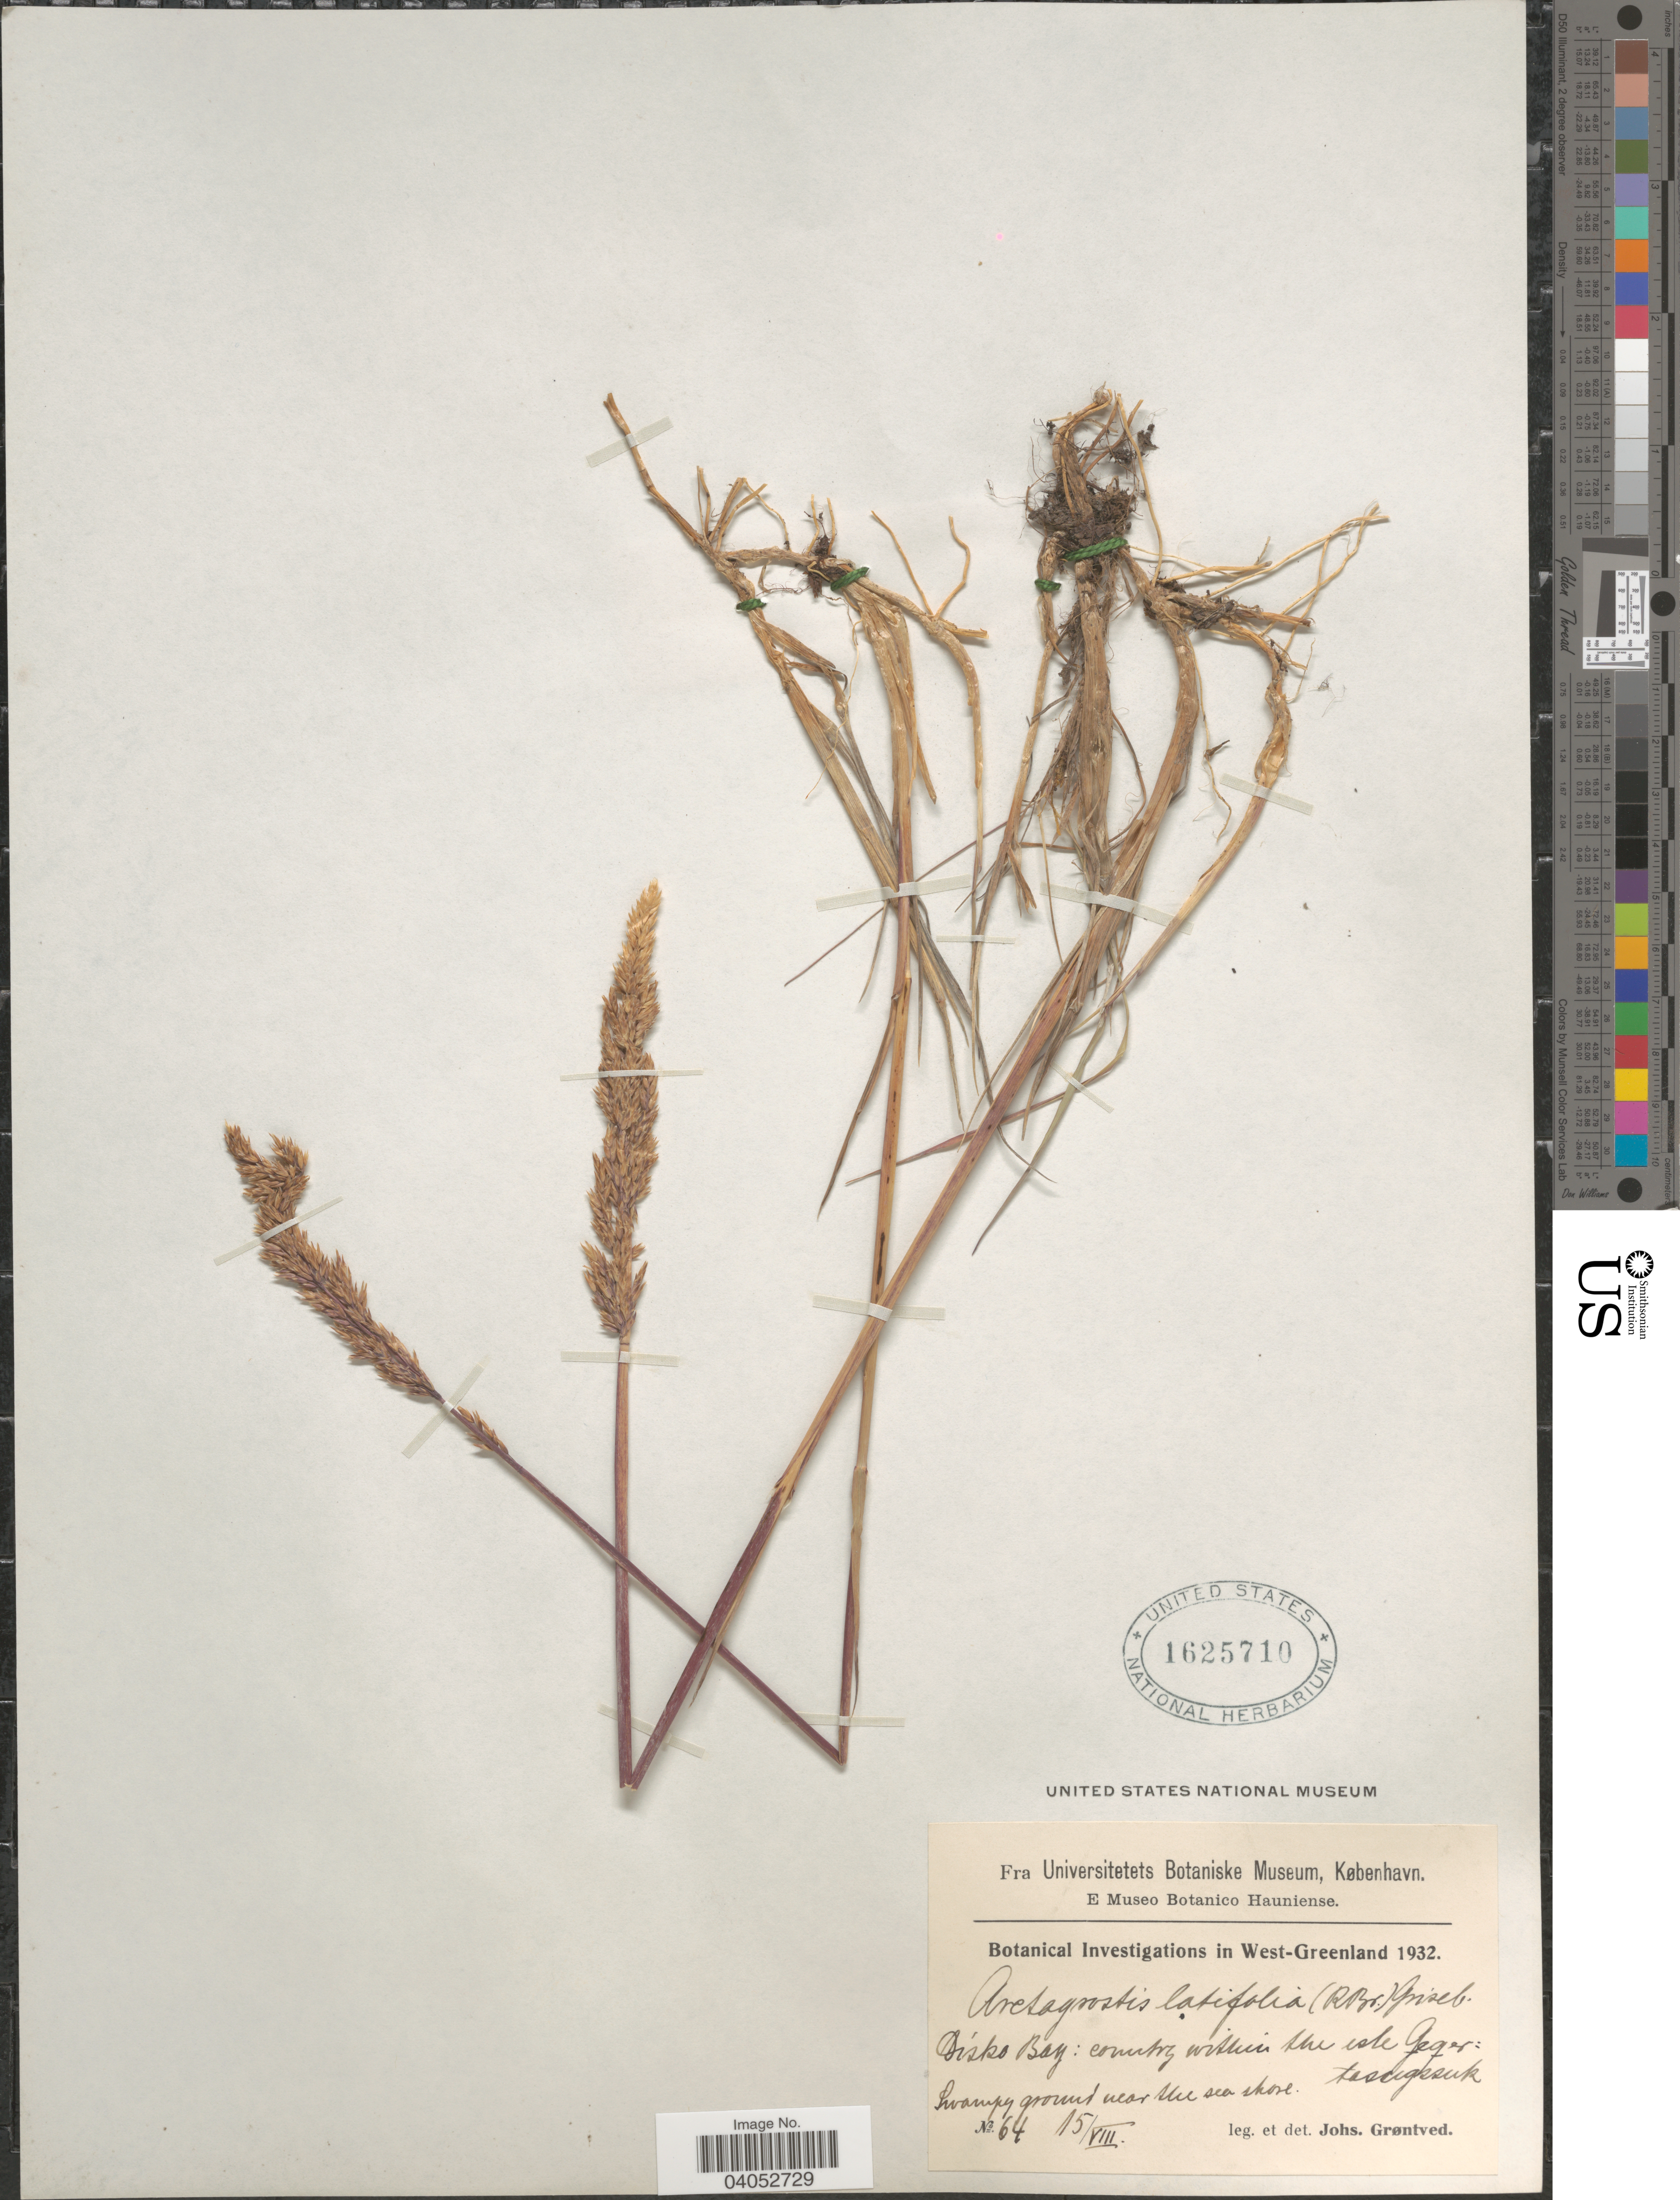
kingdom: Plantae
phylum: Tracheophyta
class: Liliopsida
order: Poales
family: Poaceae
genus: Arctagrostis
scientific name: Arctagrostis latifolia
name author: (R. Br.) Griseb.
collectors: J. Grøntved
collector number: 64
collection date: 1932-08-15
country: Greenland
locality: West-Greenland. Disko Bay: country within the isle Qeqertasugssuk. Swampy ground near the sea shore.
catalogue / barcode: US 1625710